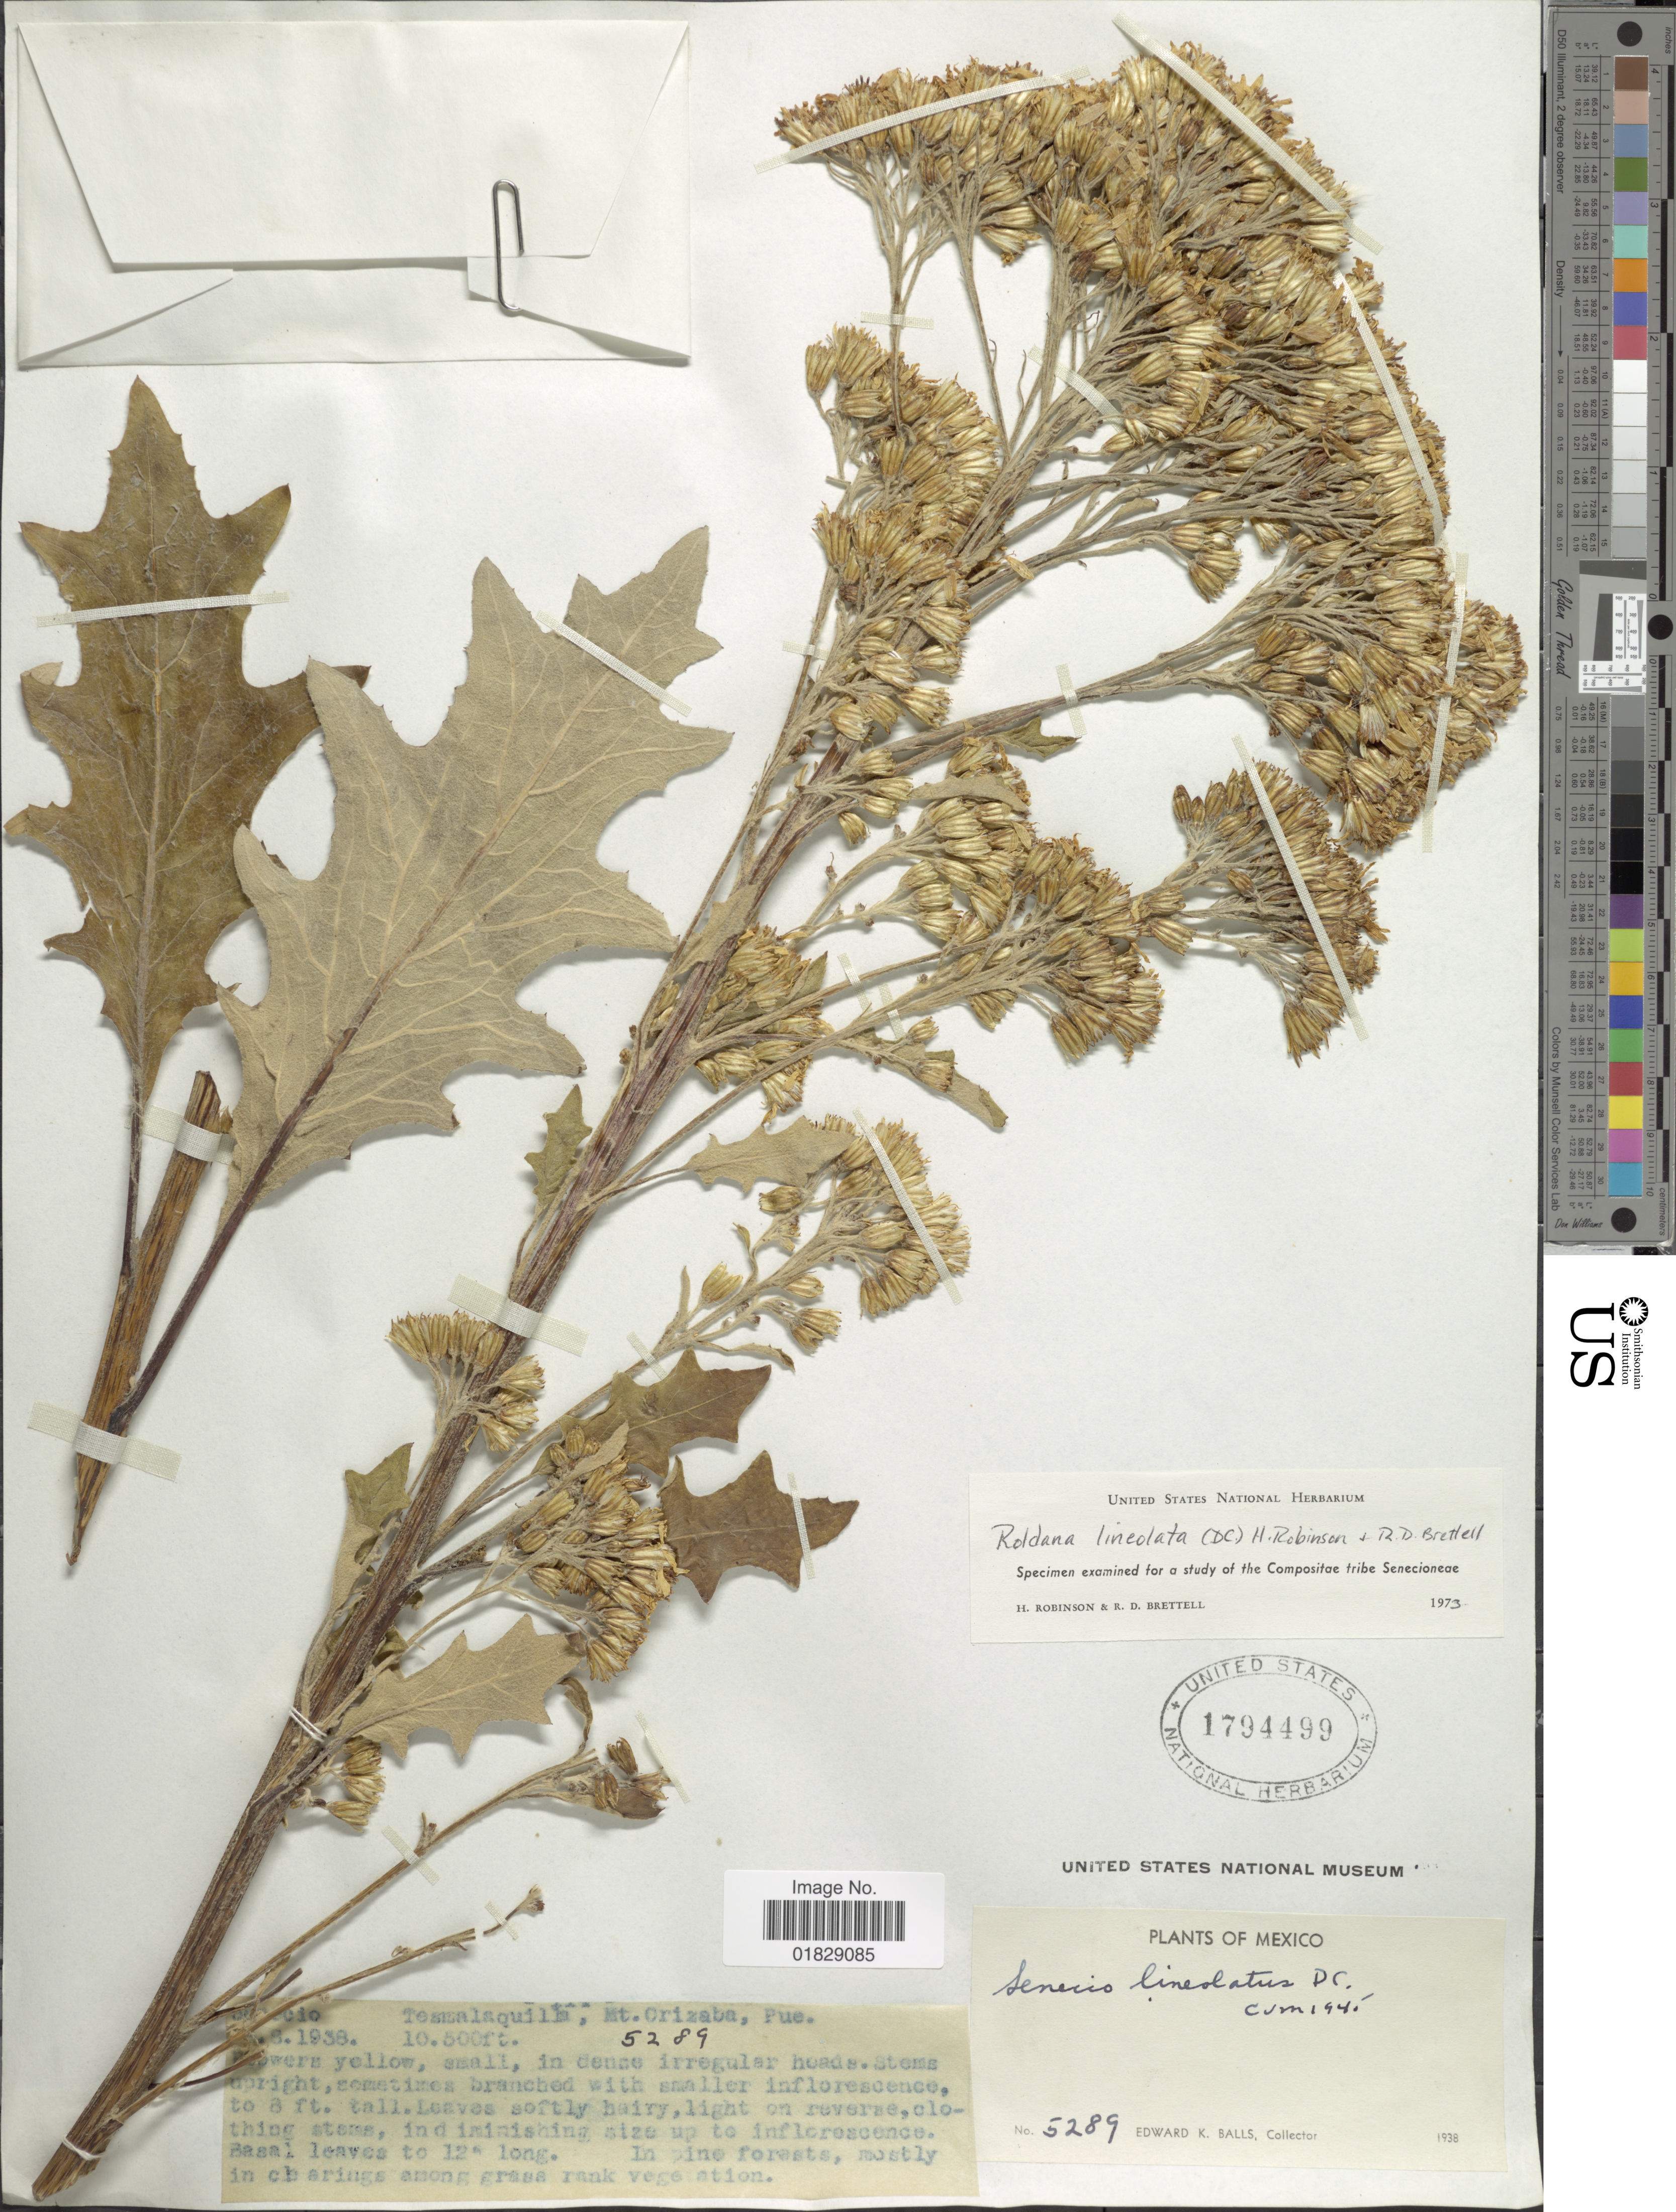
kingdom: Plantae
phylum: Tracheophyta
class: Magnoliopsida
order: Asterales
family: Asteraceae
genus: Roldana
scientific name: Roldana sinuata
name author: B.L. Turner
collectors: E. K. Balls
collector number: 5289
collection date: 1938-05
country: Mexico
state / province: Puebla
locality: Tesmalaquilla, Mt. Orizaba, Pue.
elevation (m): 3200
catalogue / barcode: US 1794499